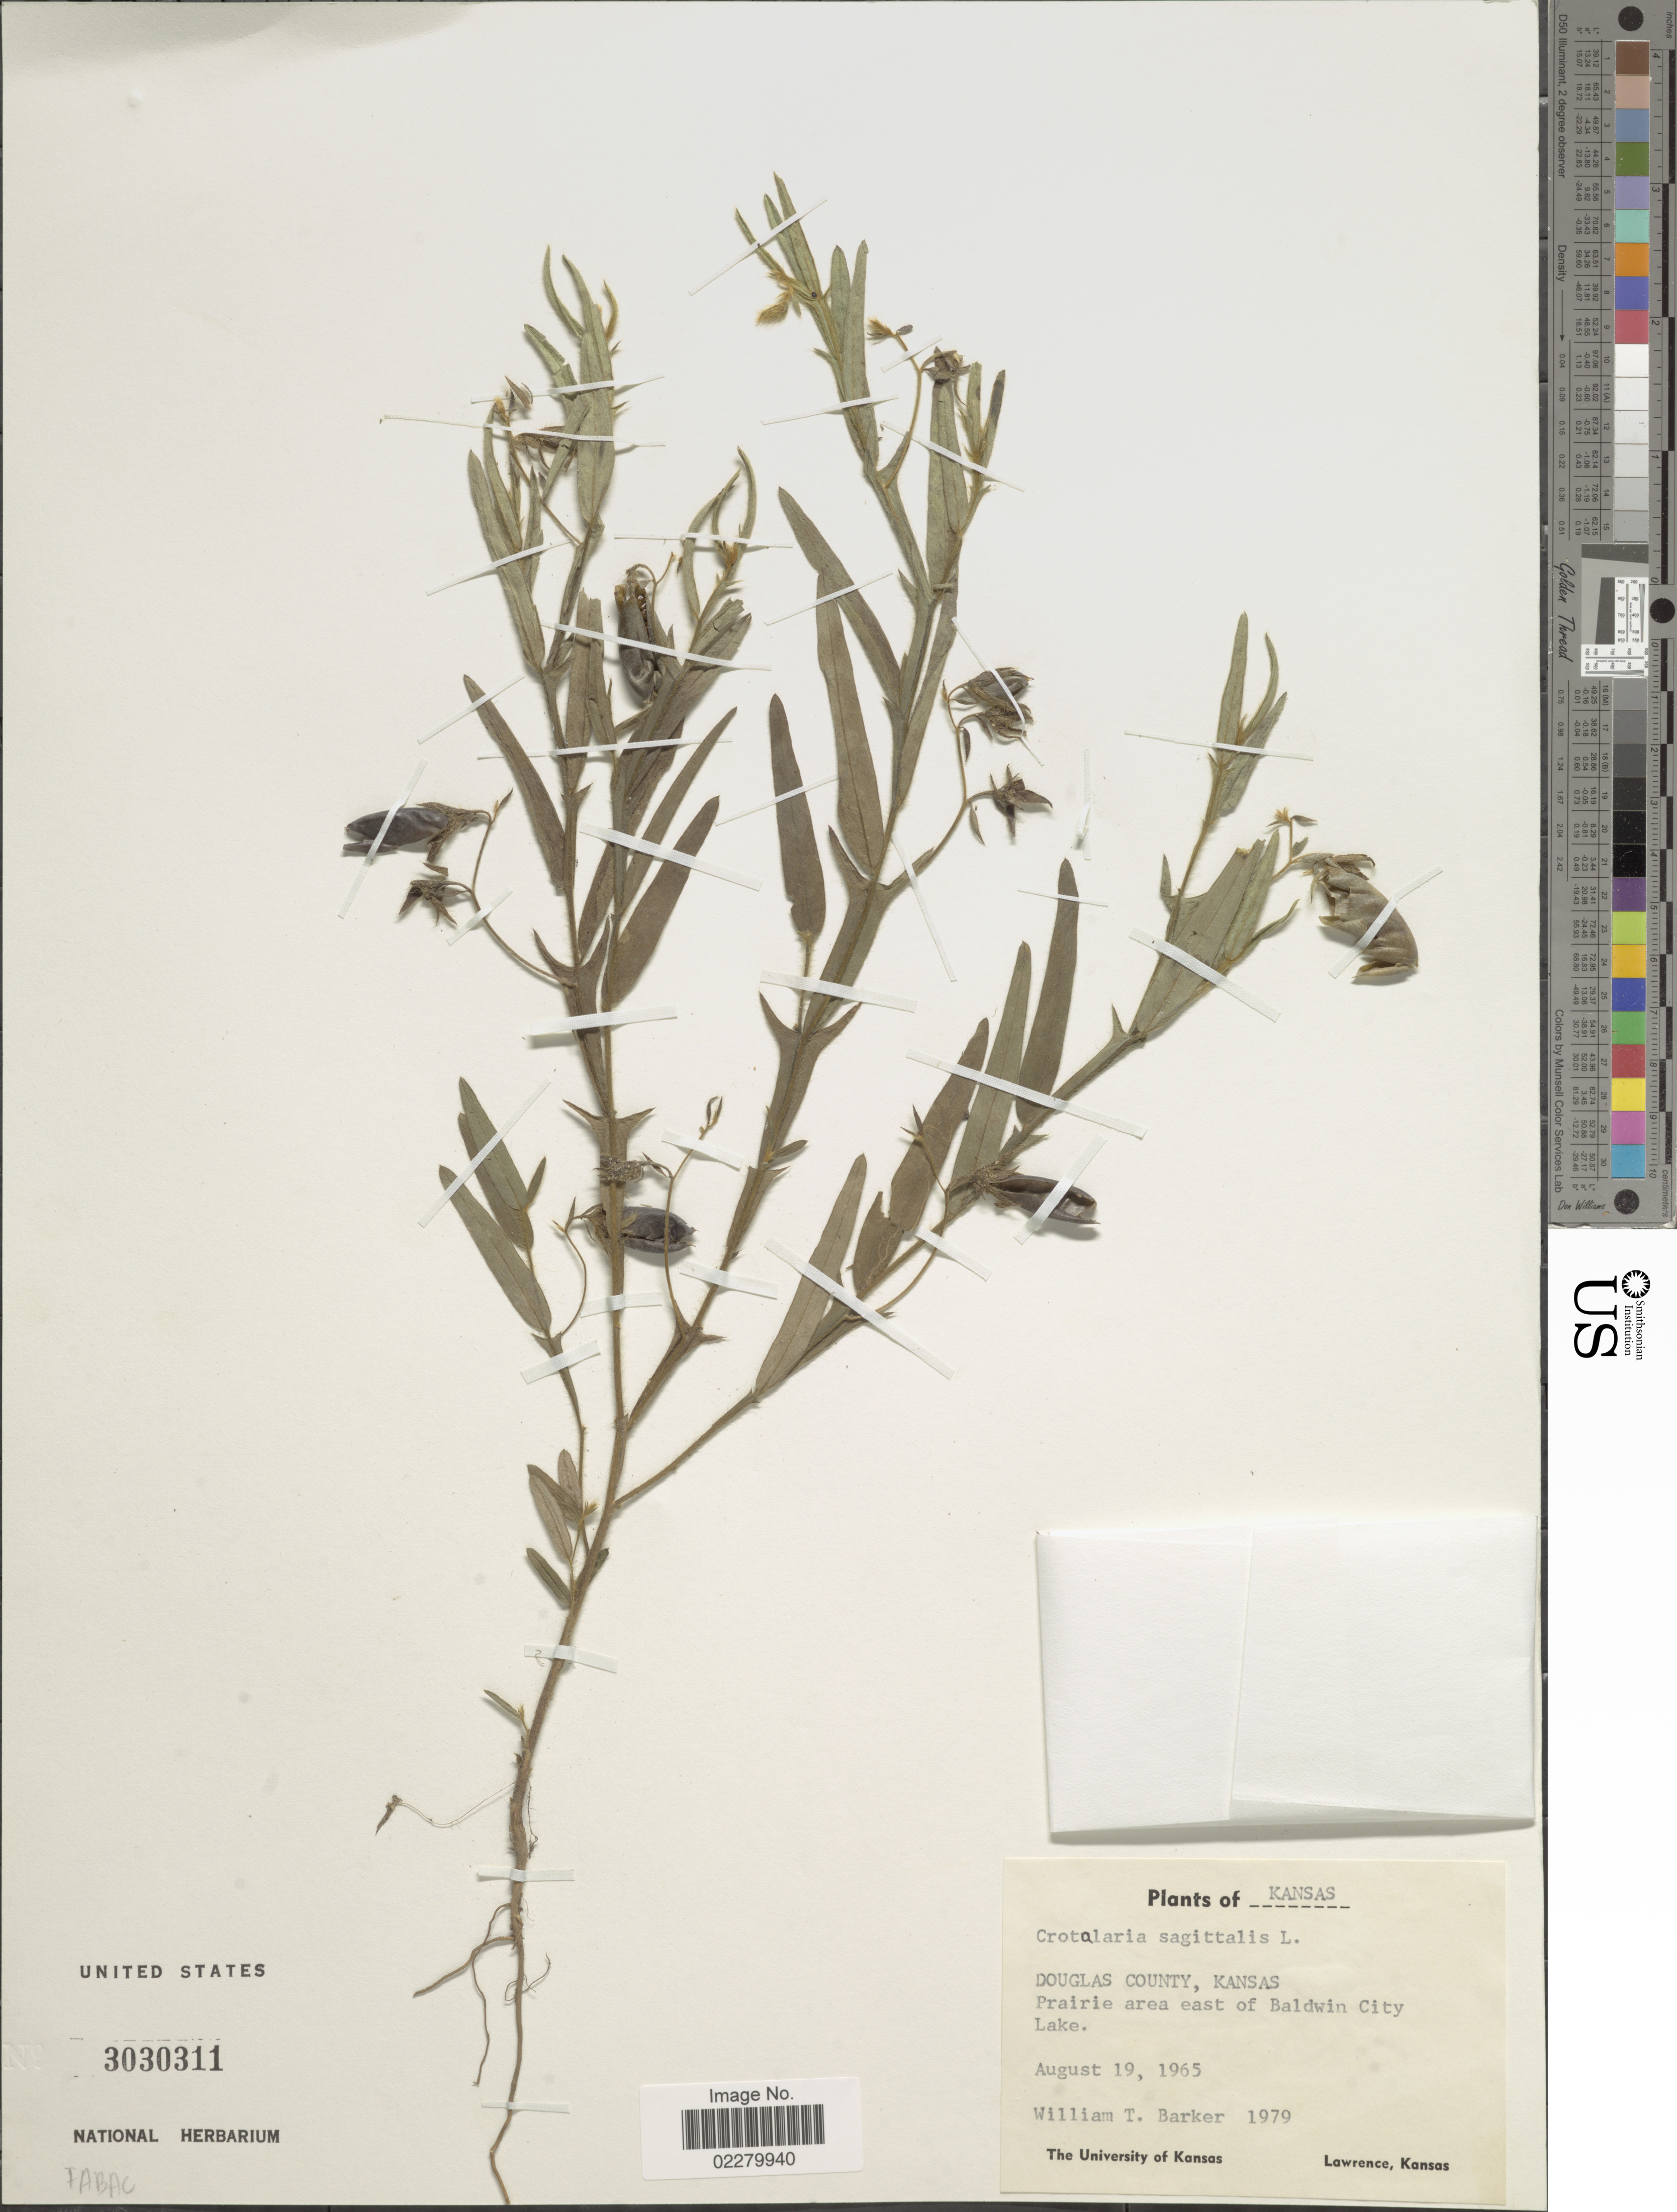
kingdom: Plantae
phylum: Tracheophyta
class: Magnoliopsida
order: Fabales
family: Fabaceae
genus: Crotalaria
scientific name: Crotalaria sagittalis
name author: L.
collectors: W. R. Barker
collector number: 1979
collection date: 1965-08-19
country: United States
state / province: Kansas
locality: Douglas County, Kansas. Prairie area east of Baldwin City Lake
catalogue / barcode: US 3030311